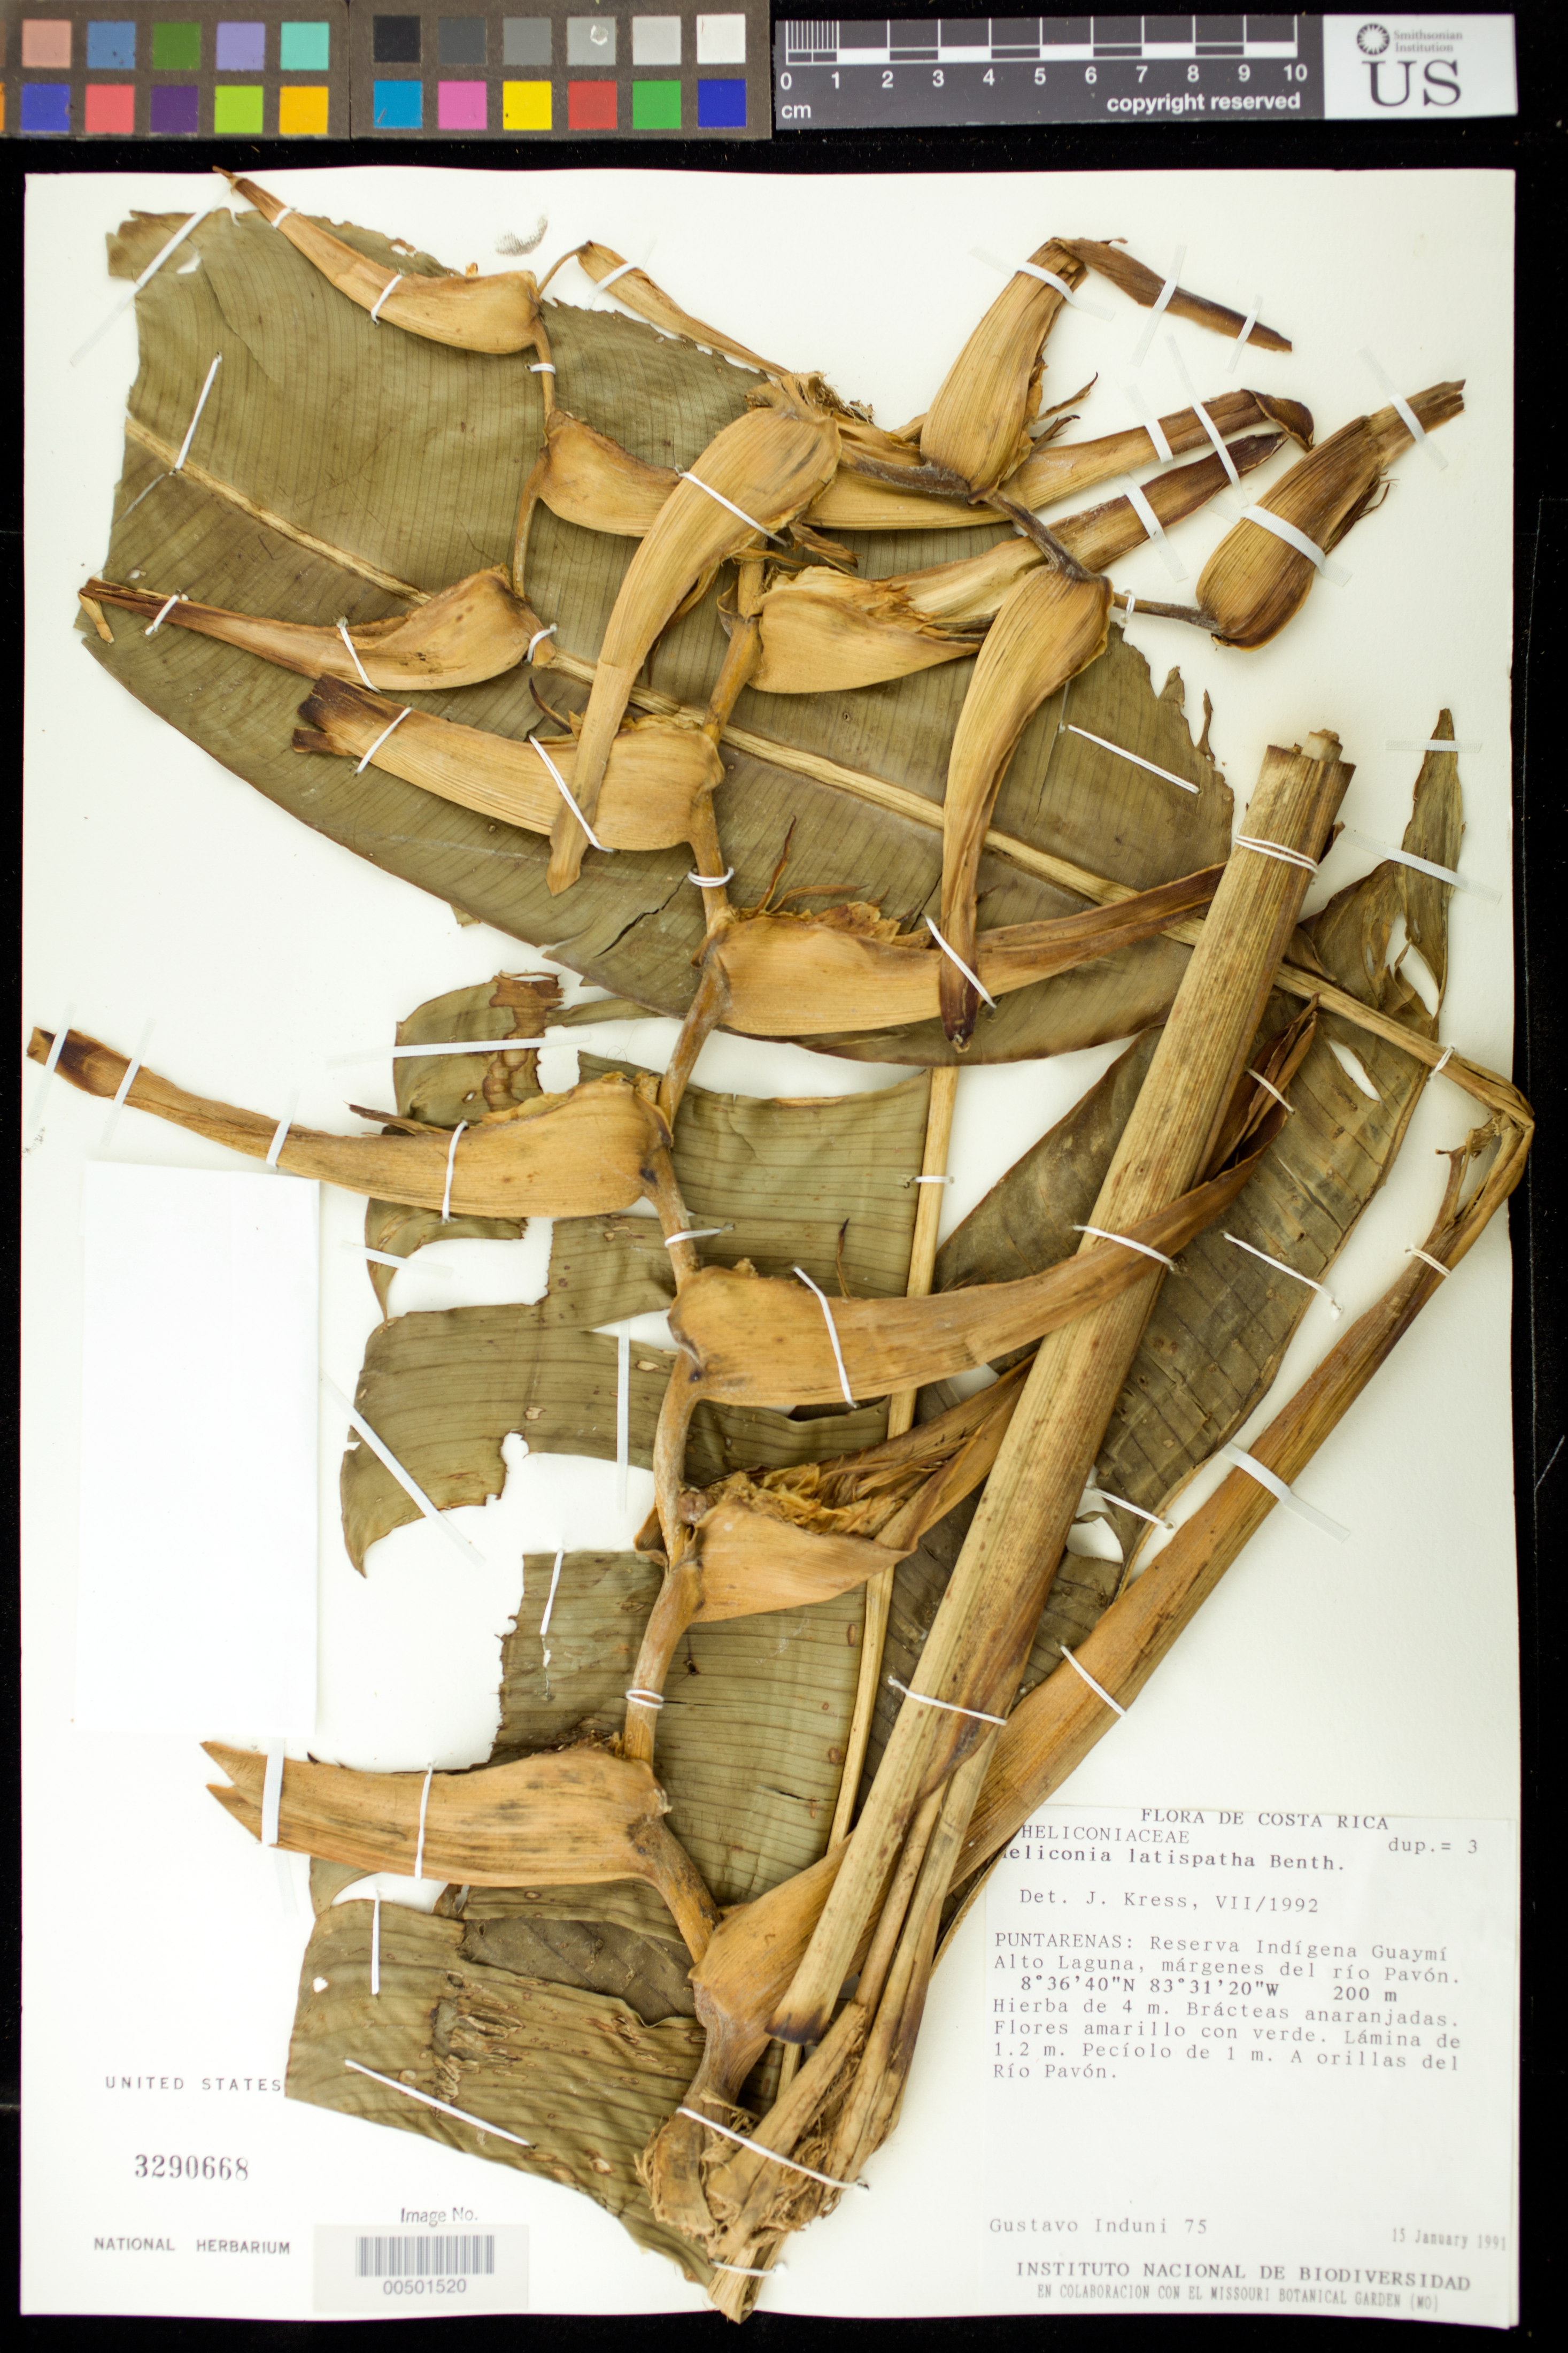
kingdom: Plantae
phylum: Tracheophyta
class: Liliopsida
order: Zingiberales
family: Heliconiaceae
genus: Heliconia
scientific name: Heliconia latispatha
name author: Benth.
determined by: Kress, W. J., (US), Smithsonian Institution - National Museum of Natural History (UNITED STATES)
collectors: G. Induni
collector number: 75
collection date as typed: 15 Jan 1991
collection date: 1991-01-15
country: Costa Rica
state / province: Puntarenas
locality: Reserva Indigena Guaymi alto laguna, margenes del Rio Pavon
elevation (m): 200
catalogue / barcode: US 3290668